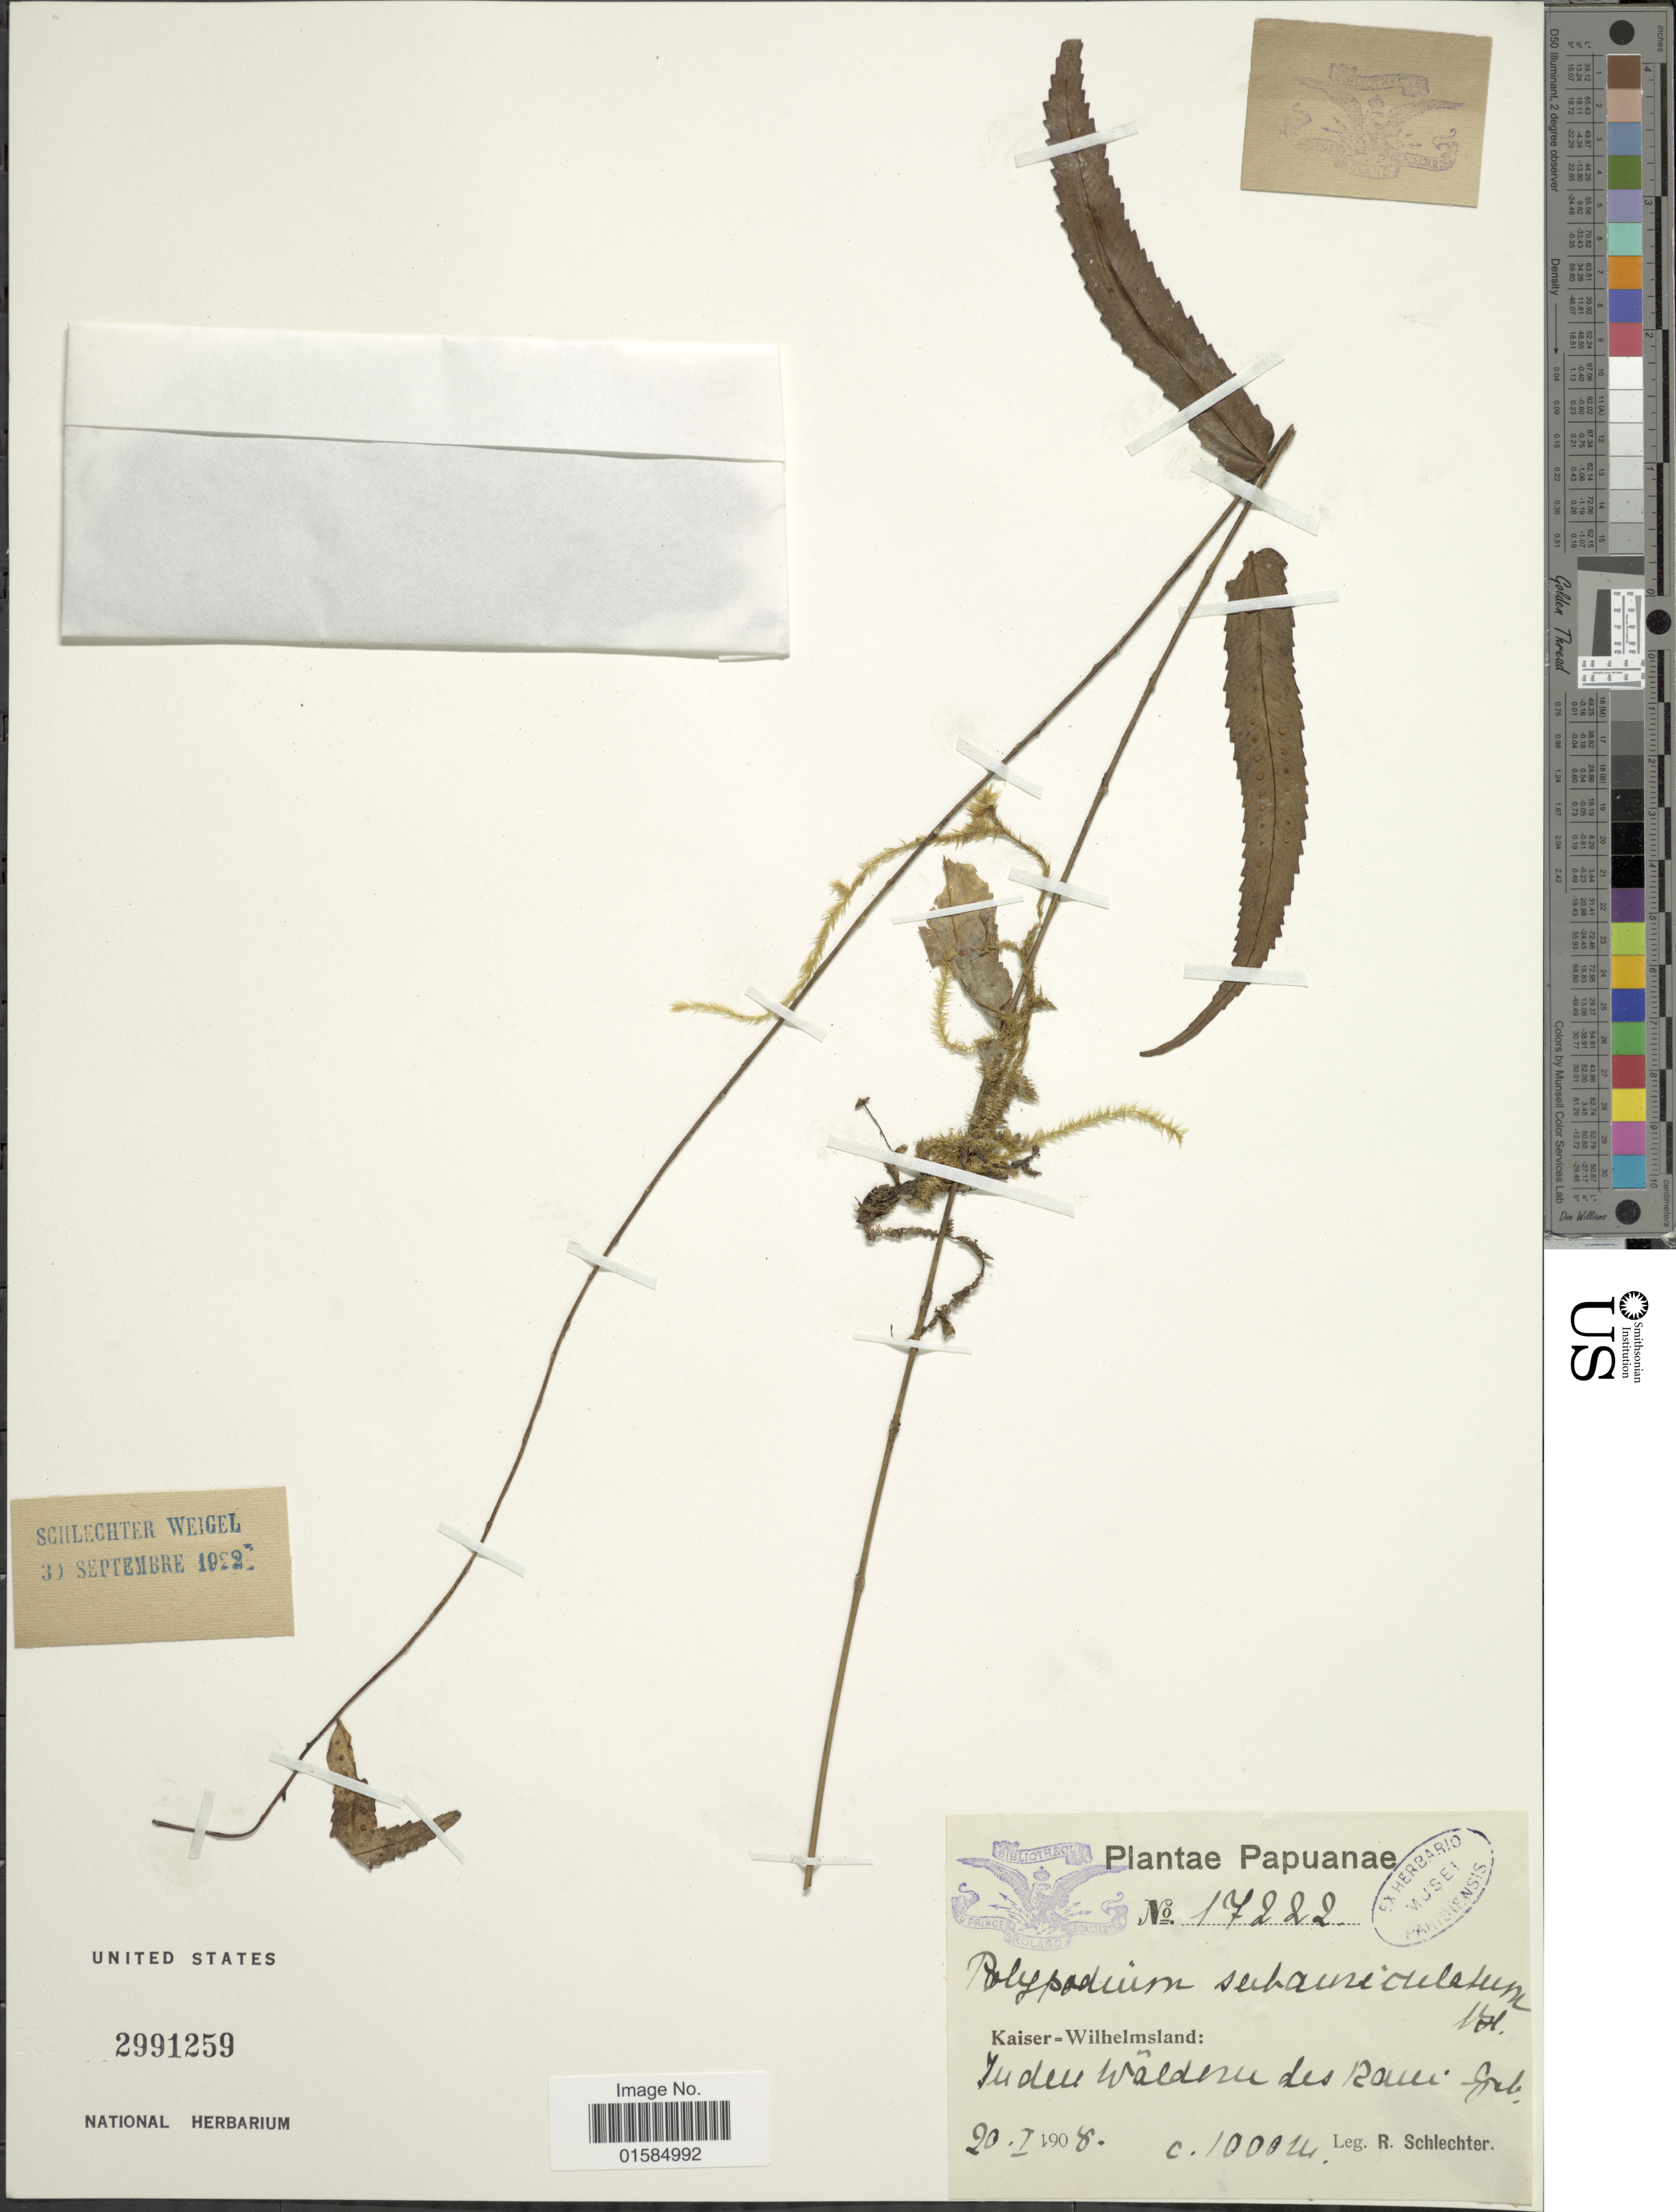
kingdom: Plantae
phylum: Tracheophyta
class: Polypodiopsida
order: Polypodiales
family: Polypodiaceae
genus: Goniophlebium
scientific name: Goniophlebium subauriculatum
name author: (Blume) C. Presl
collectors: F. R. R. Schlechter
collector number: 17222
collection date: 1908-01-20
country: Papua New Guinea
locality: Papuanae, Kaiser-Wilhelmsland: In den waldene des Raui Geb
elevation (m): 1000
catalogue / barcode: US 2991259